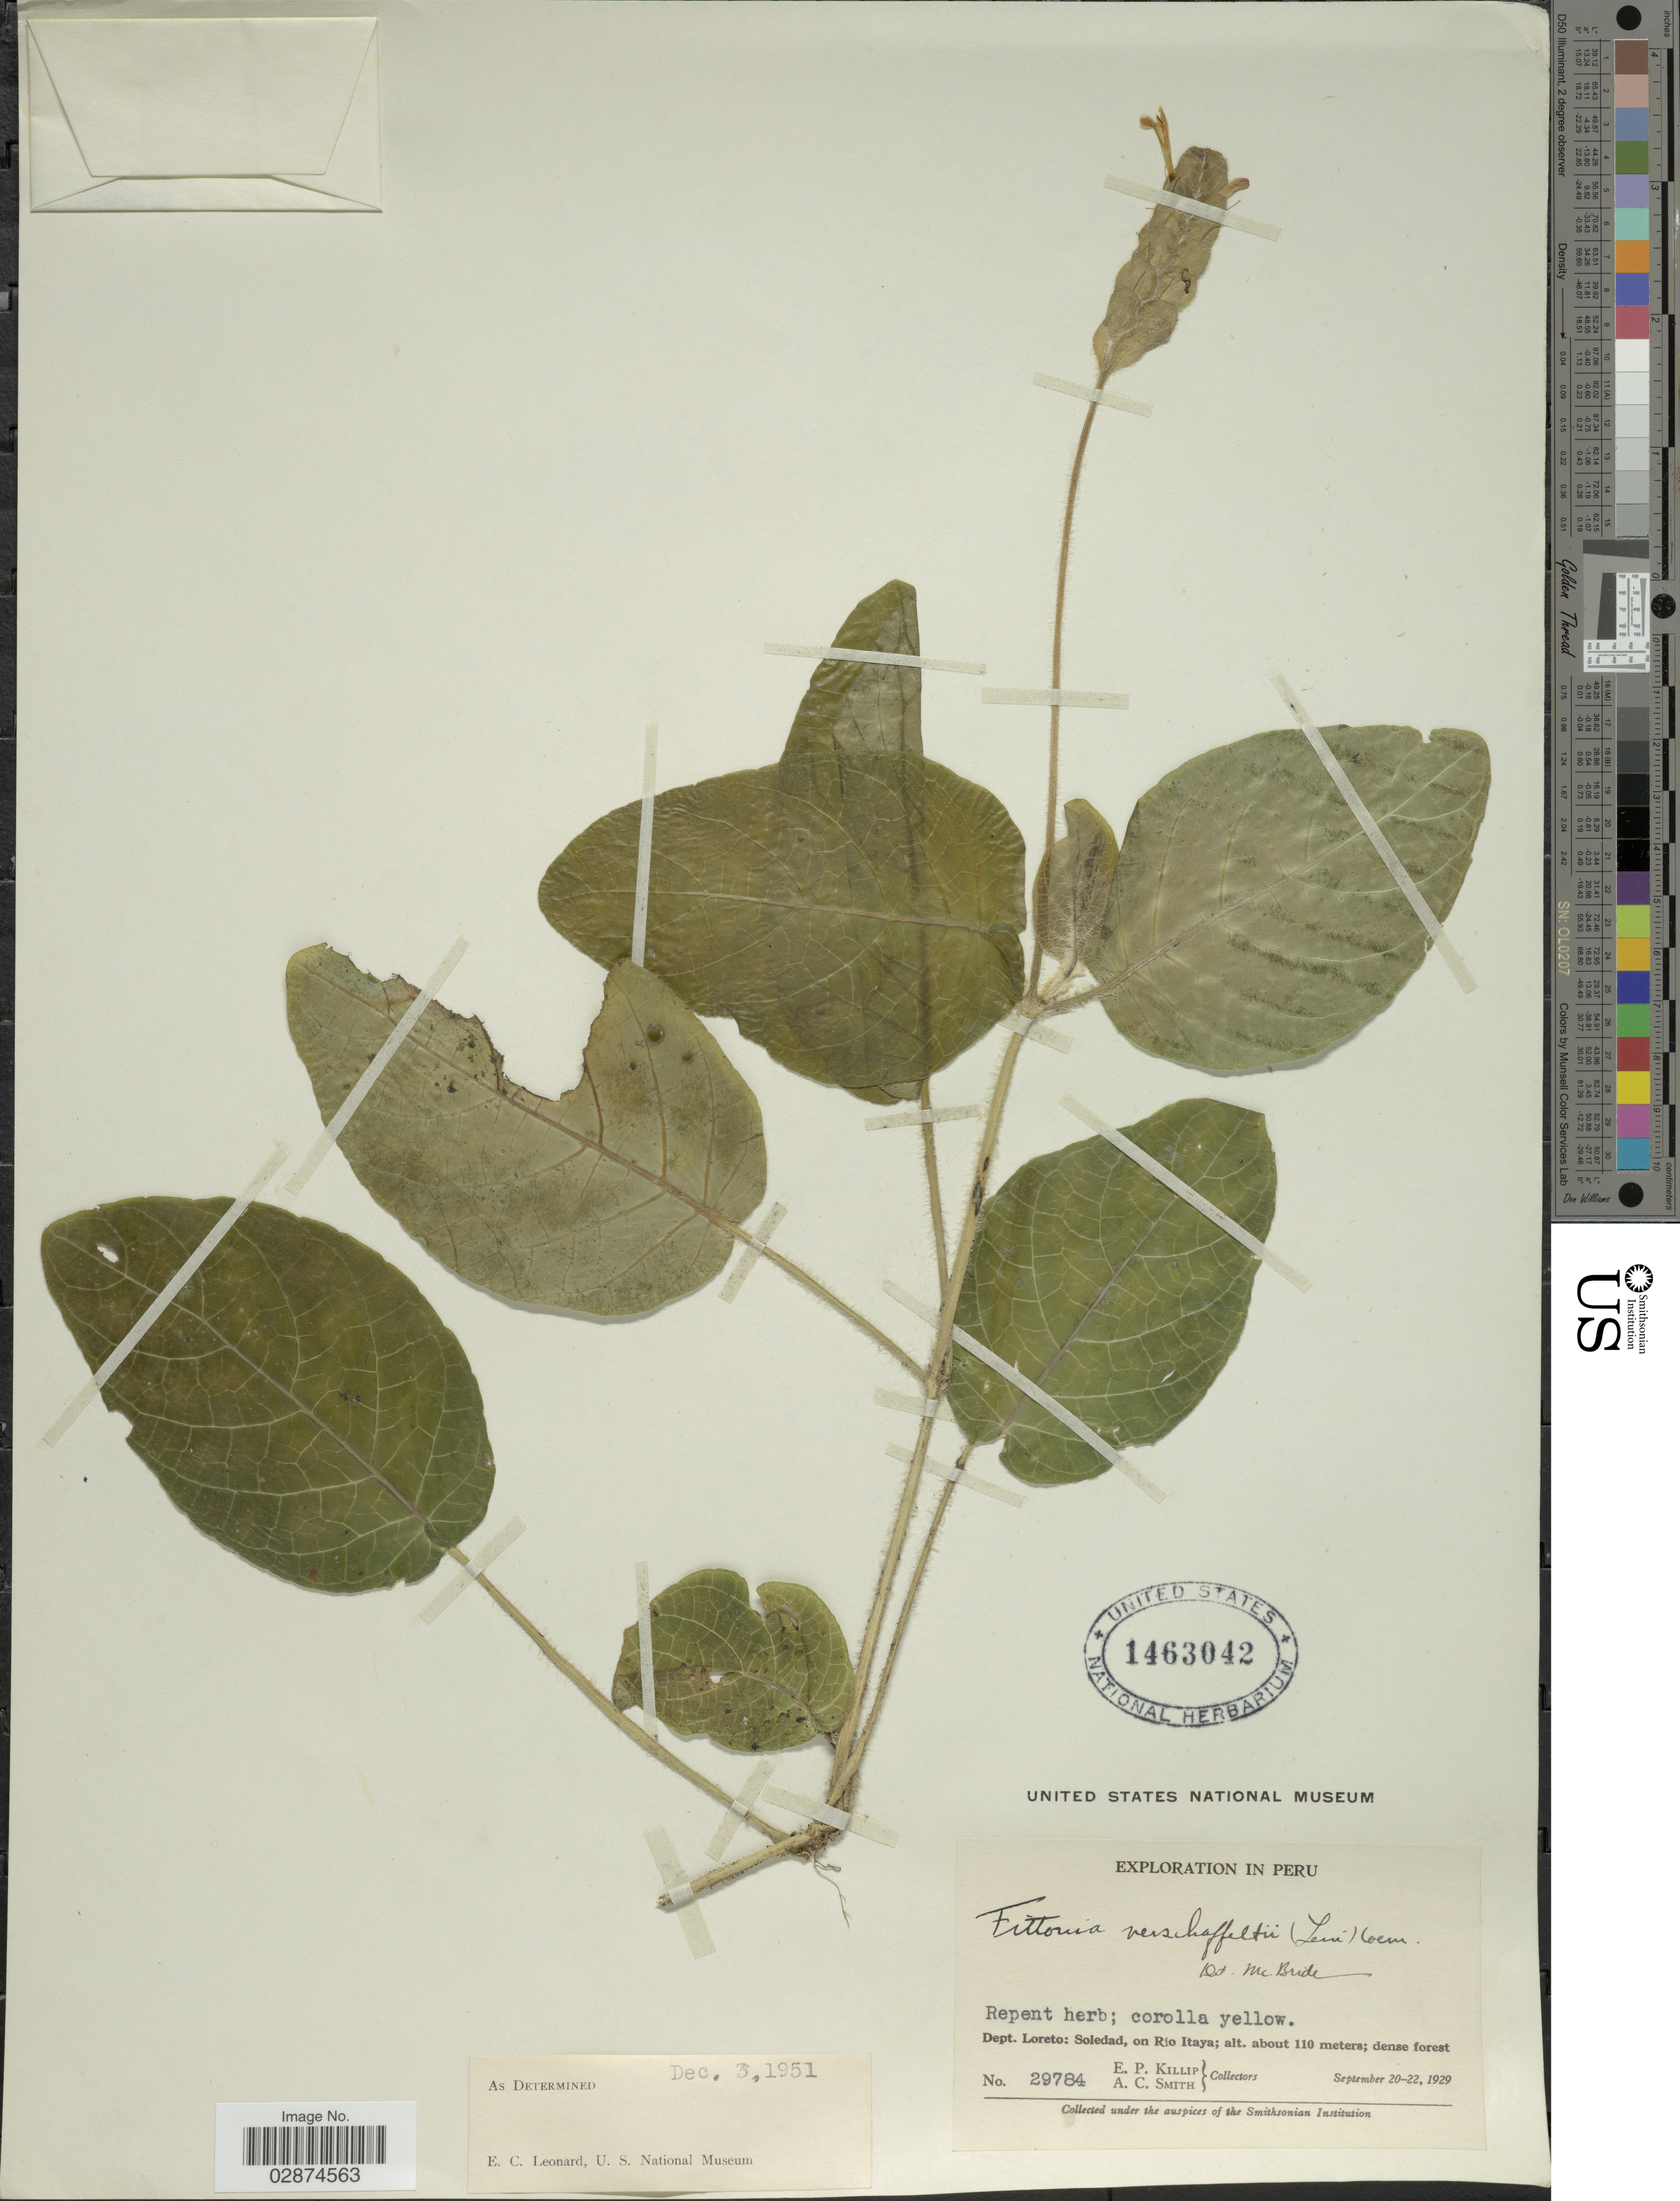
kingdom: Plantae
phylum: Tracheophyta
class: Magnoliopsida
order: Lamiales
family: Acanthaceae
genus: Fittonia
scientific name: Fittonia albivenis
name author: (Lindl. ex Veitch) Brummitt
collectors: E. P. Killip & A. C. Smith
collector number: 29784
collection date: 1929-09-20/1929-09-22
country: Peru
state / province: Loreto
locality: Dept. Loreto: Soledad, on Rio Itaya.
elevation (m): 110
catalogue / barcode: US 1463042